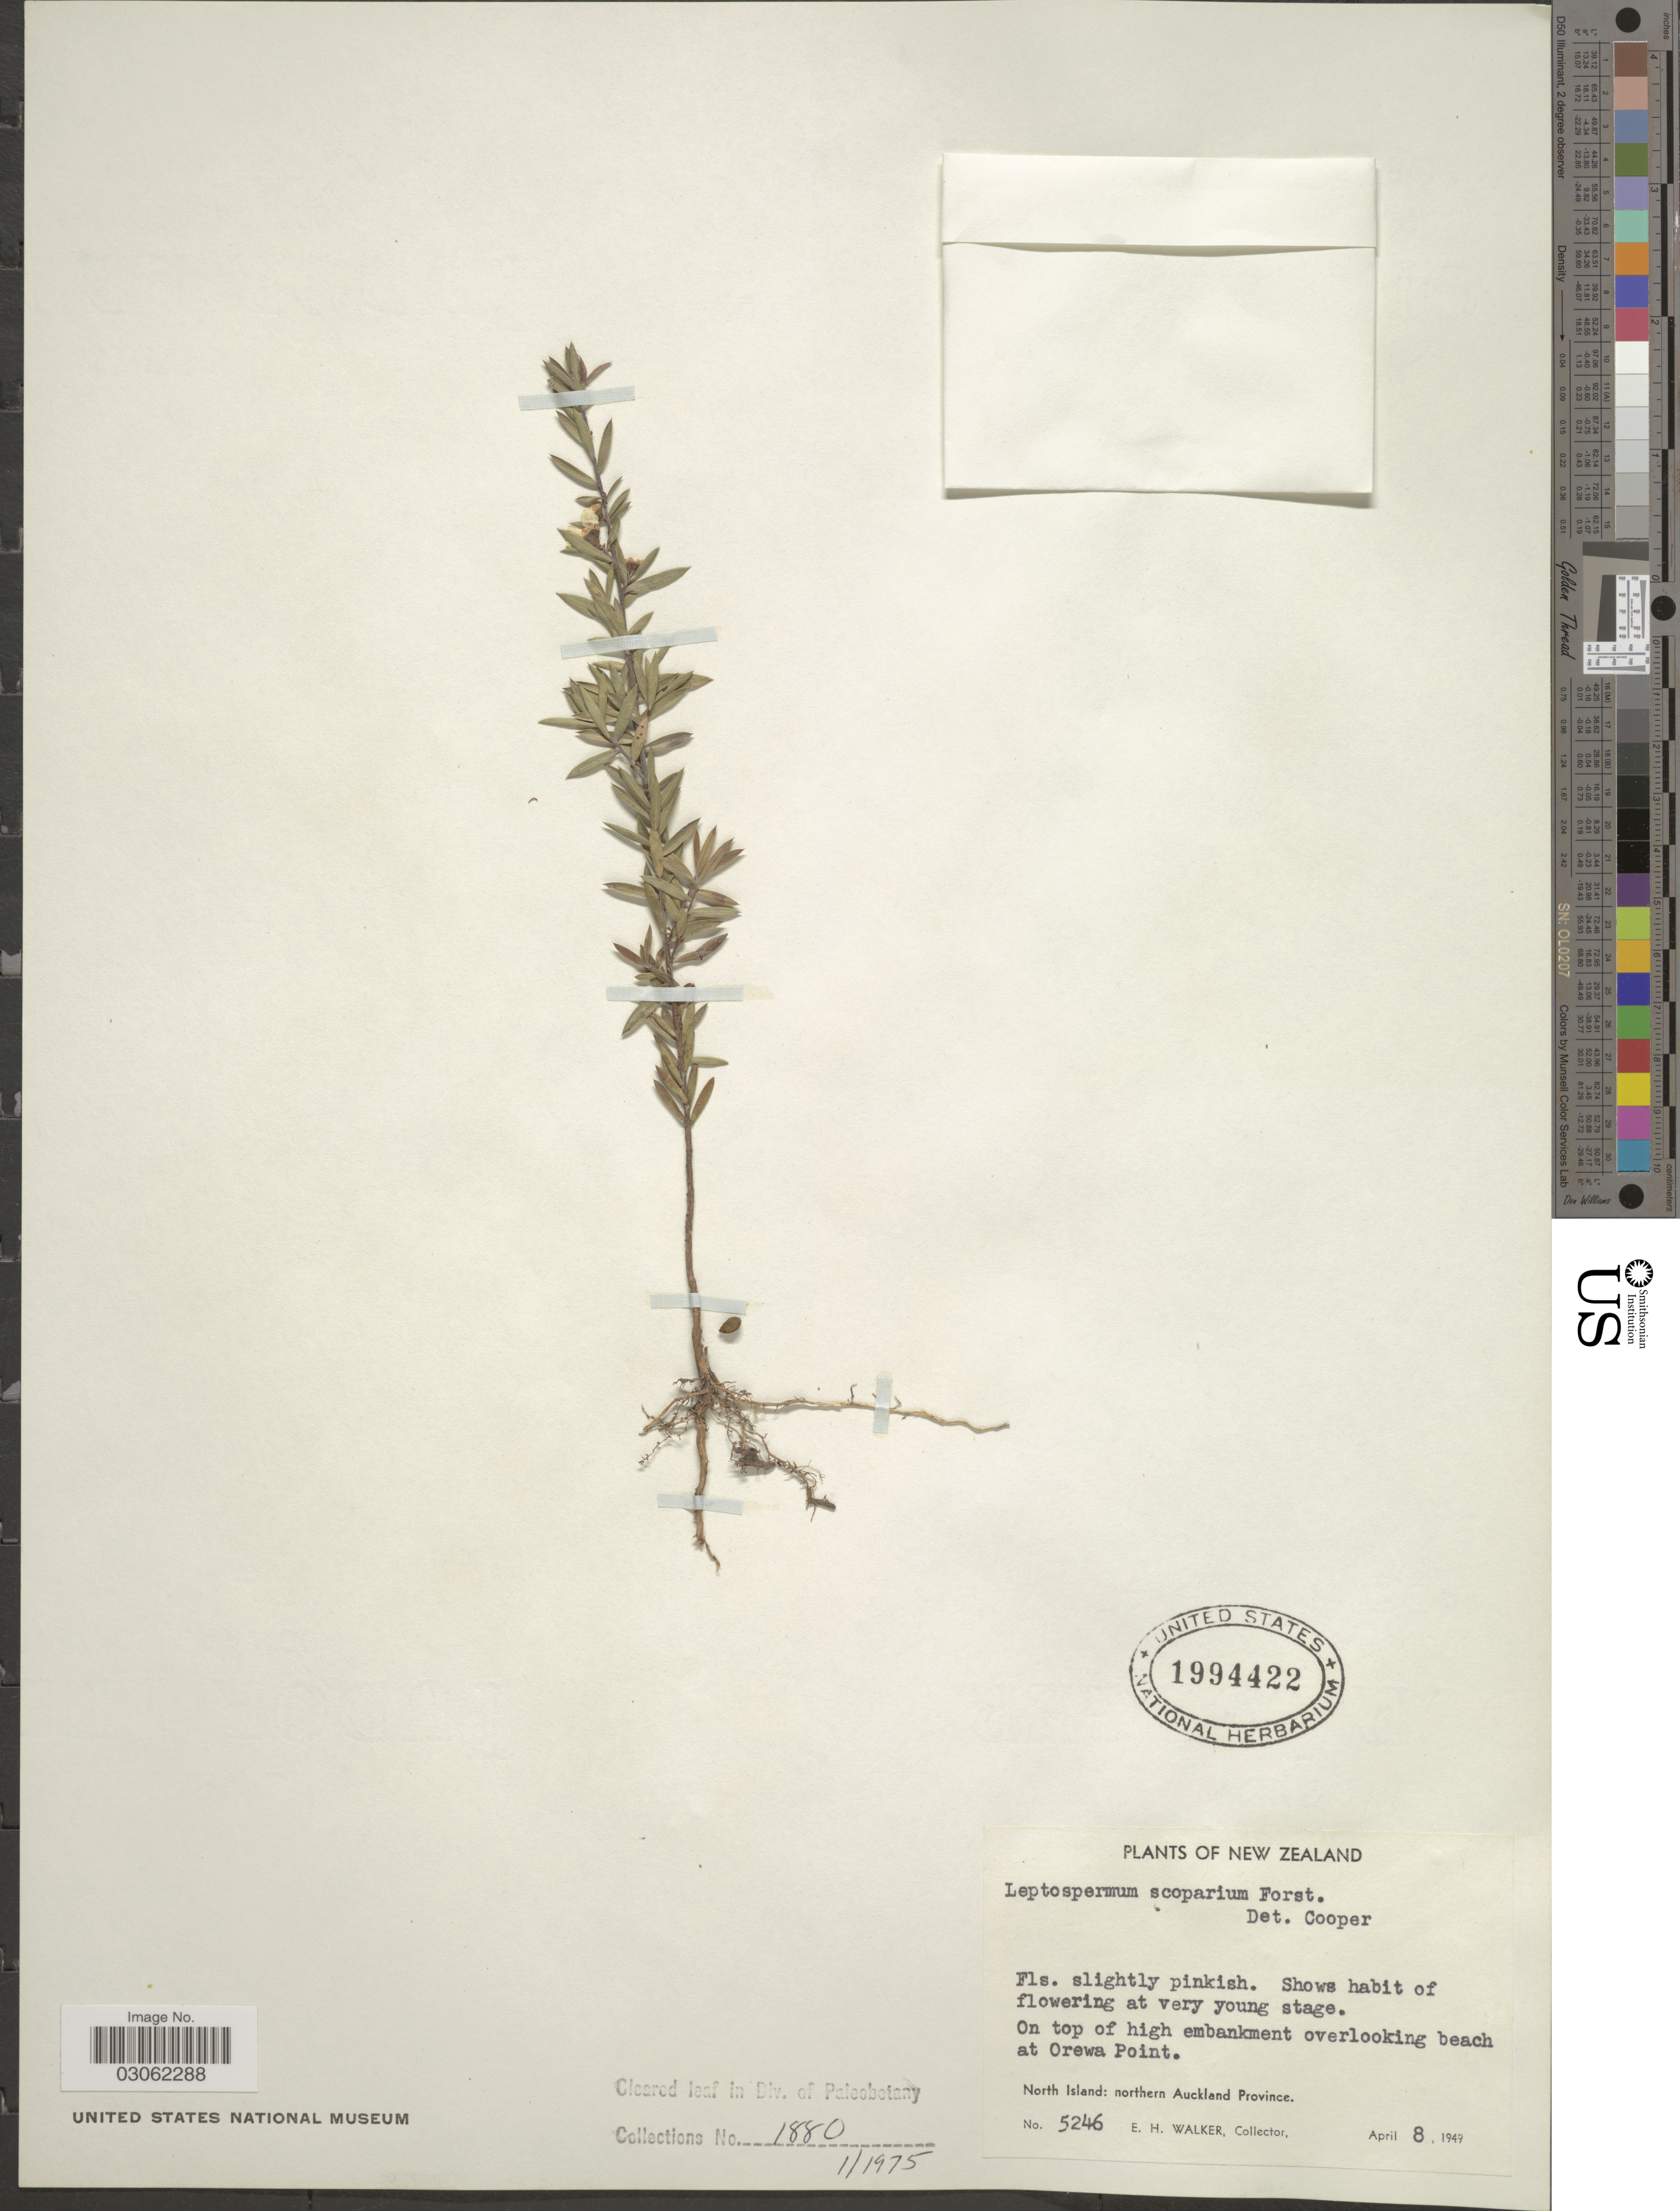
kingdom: Plantae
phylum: Tracheophyta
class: Magnoliopsida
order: Myrtales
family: Myrtaceae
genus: Leptospermum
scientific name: Leptospermum scoparium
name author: J.R. Forst. & G. Forst.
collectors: E. H. Walker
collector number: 5246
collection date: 1949-04-08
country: New Zealand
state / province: Auckland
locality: On top of high embankment overlooking beach at Orewa Point. North Island: northern Auckland Province.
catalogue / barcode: US 1994422